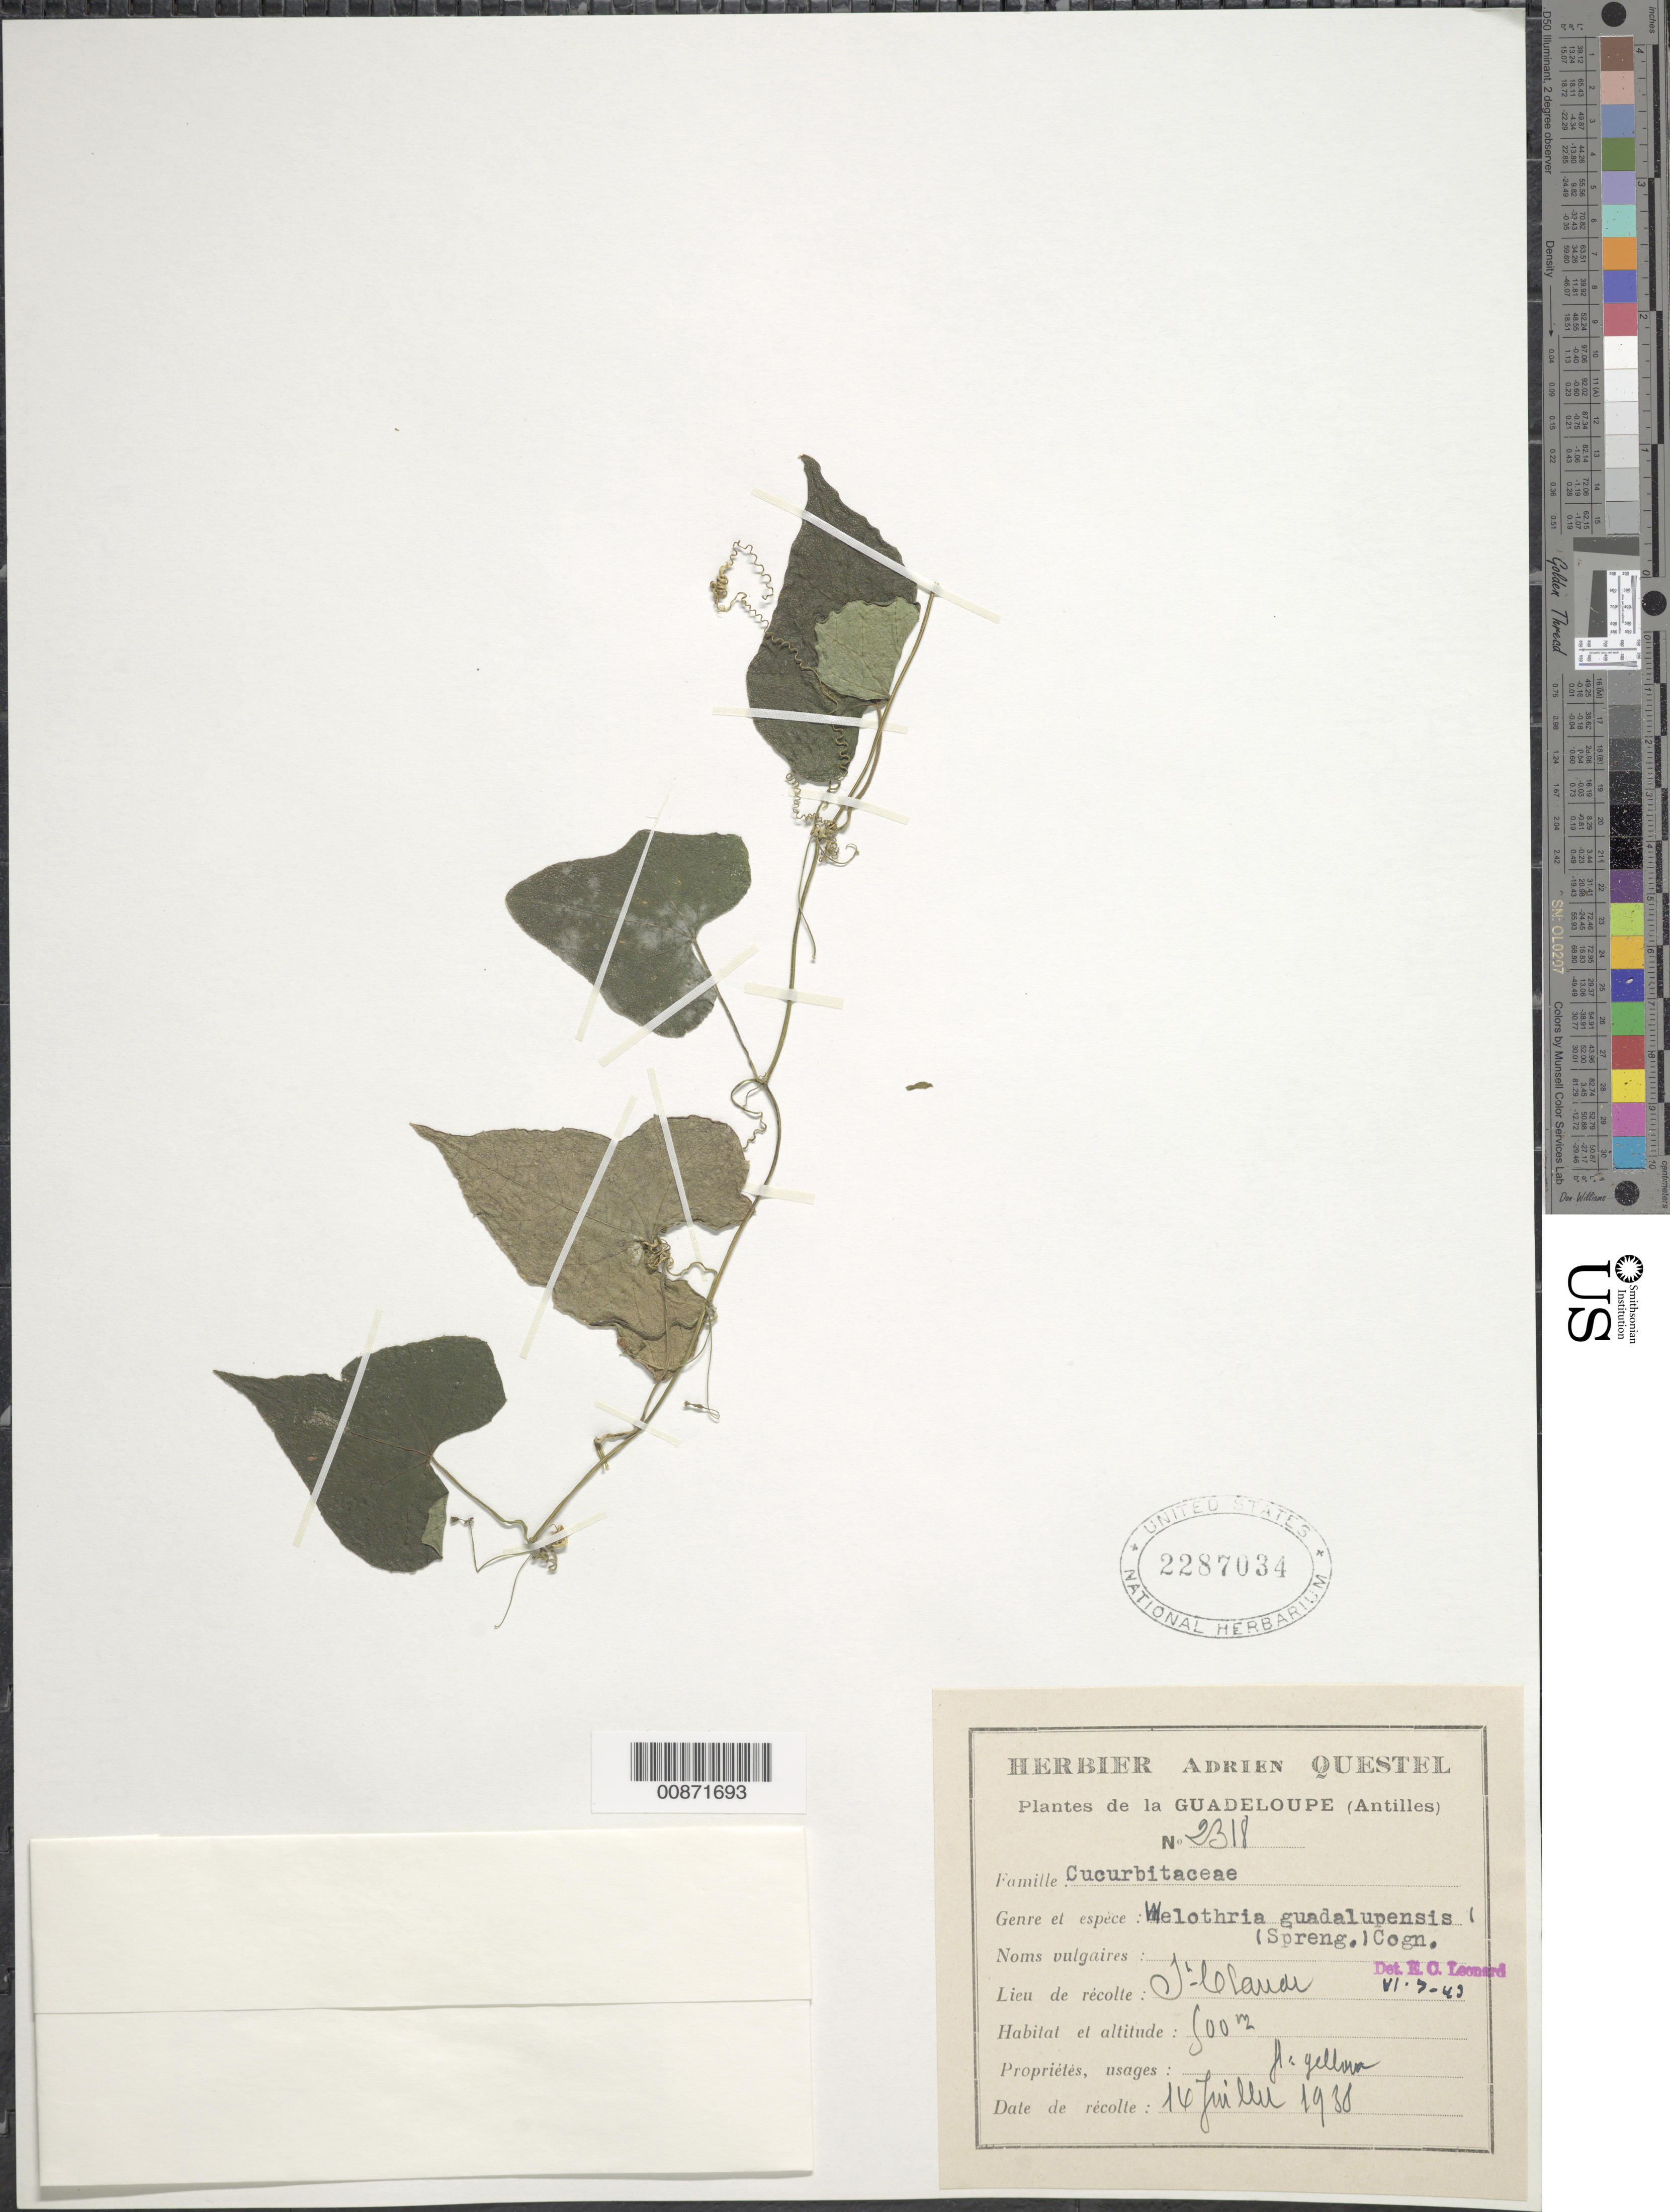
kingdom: Plantae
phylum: Tracheophyta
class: Magnoliopsida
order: Cucurbitales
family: Cucurbitaceae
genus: Melothria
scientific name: Melothria pendula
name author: L.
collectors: A. Questel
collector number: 2318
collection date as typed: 14 Jul 1938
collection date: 1938-07-14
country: Guadeloupe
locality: L'Clanar (sp?)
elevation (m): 500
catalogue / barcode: US 2287034